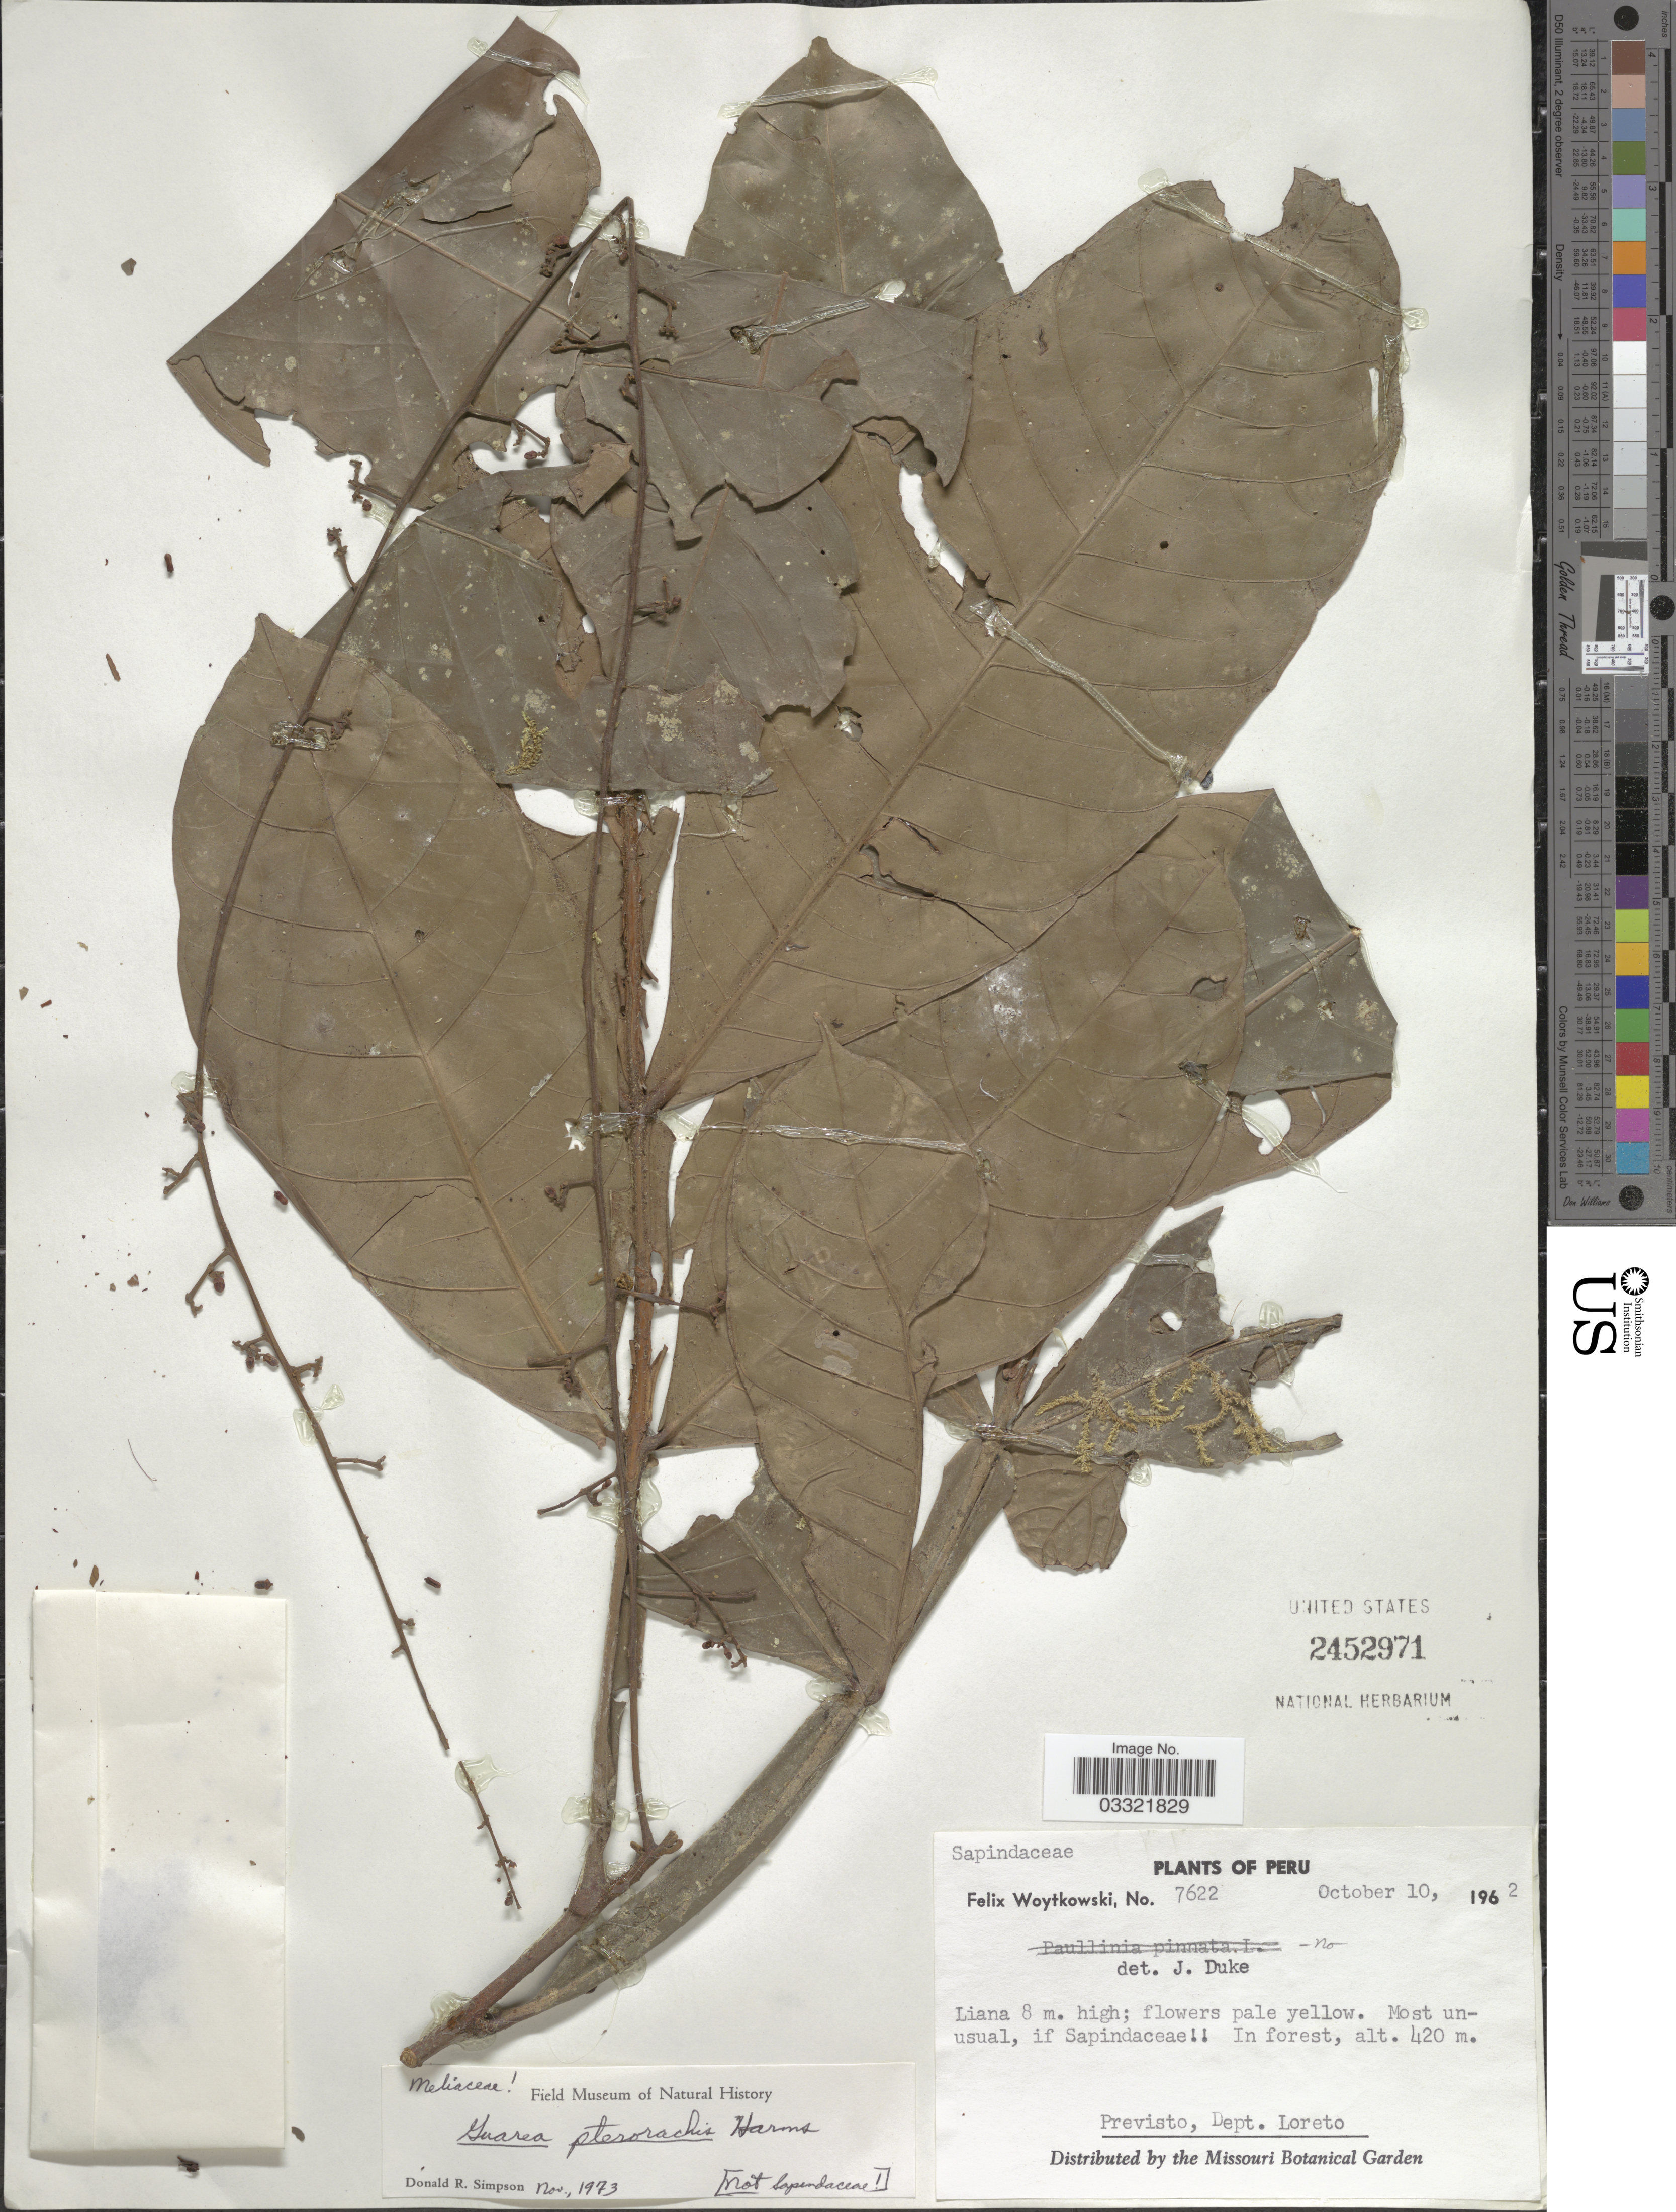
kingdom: Plantae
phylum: Tracheophyta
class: Magnoliopsida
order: Sapindales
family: Meliaceae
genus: Guarea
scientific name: Guarea pterorhachis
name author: Harms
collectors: F. Woytkowski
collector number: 7622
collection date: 1962-10-10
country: Peru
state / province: Loreto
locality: Previsto, Dept. Loreto.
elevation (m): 420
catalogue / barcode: US 2452971